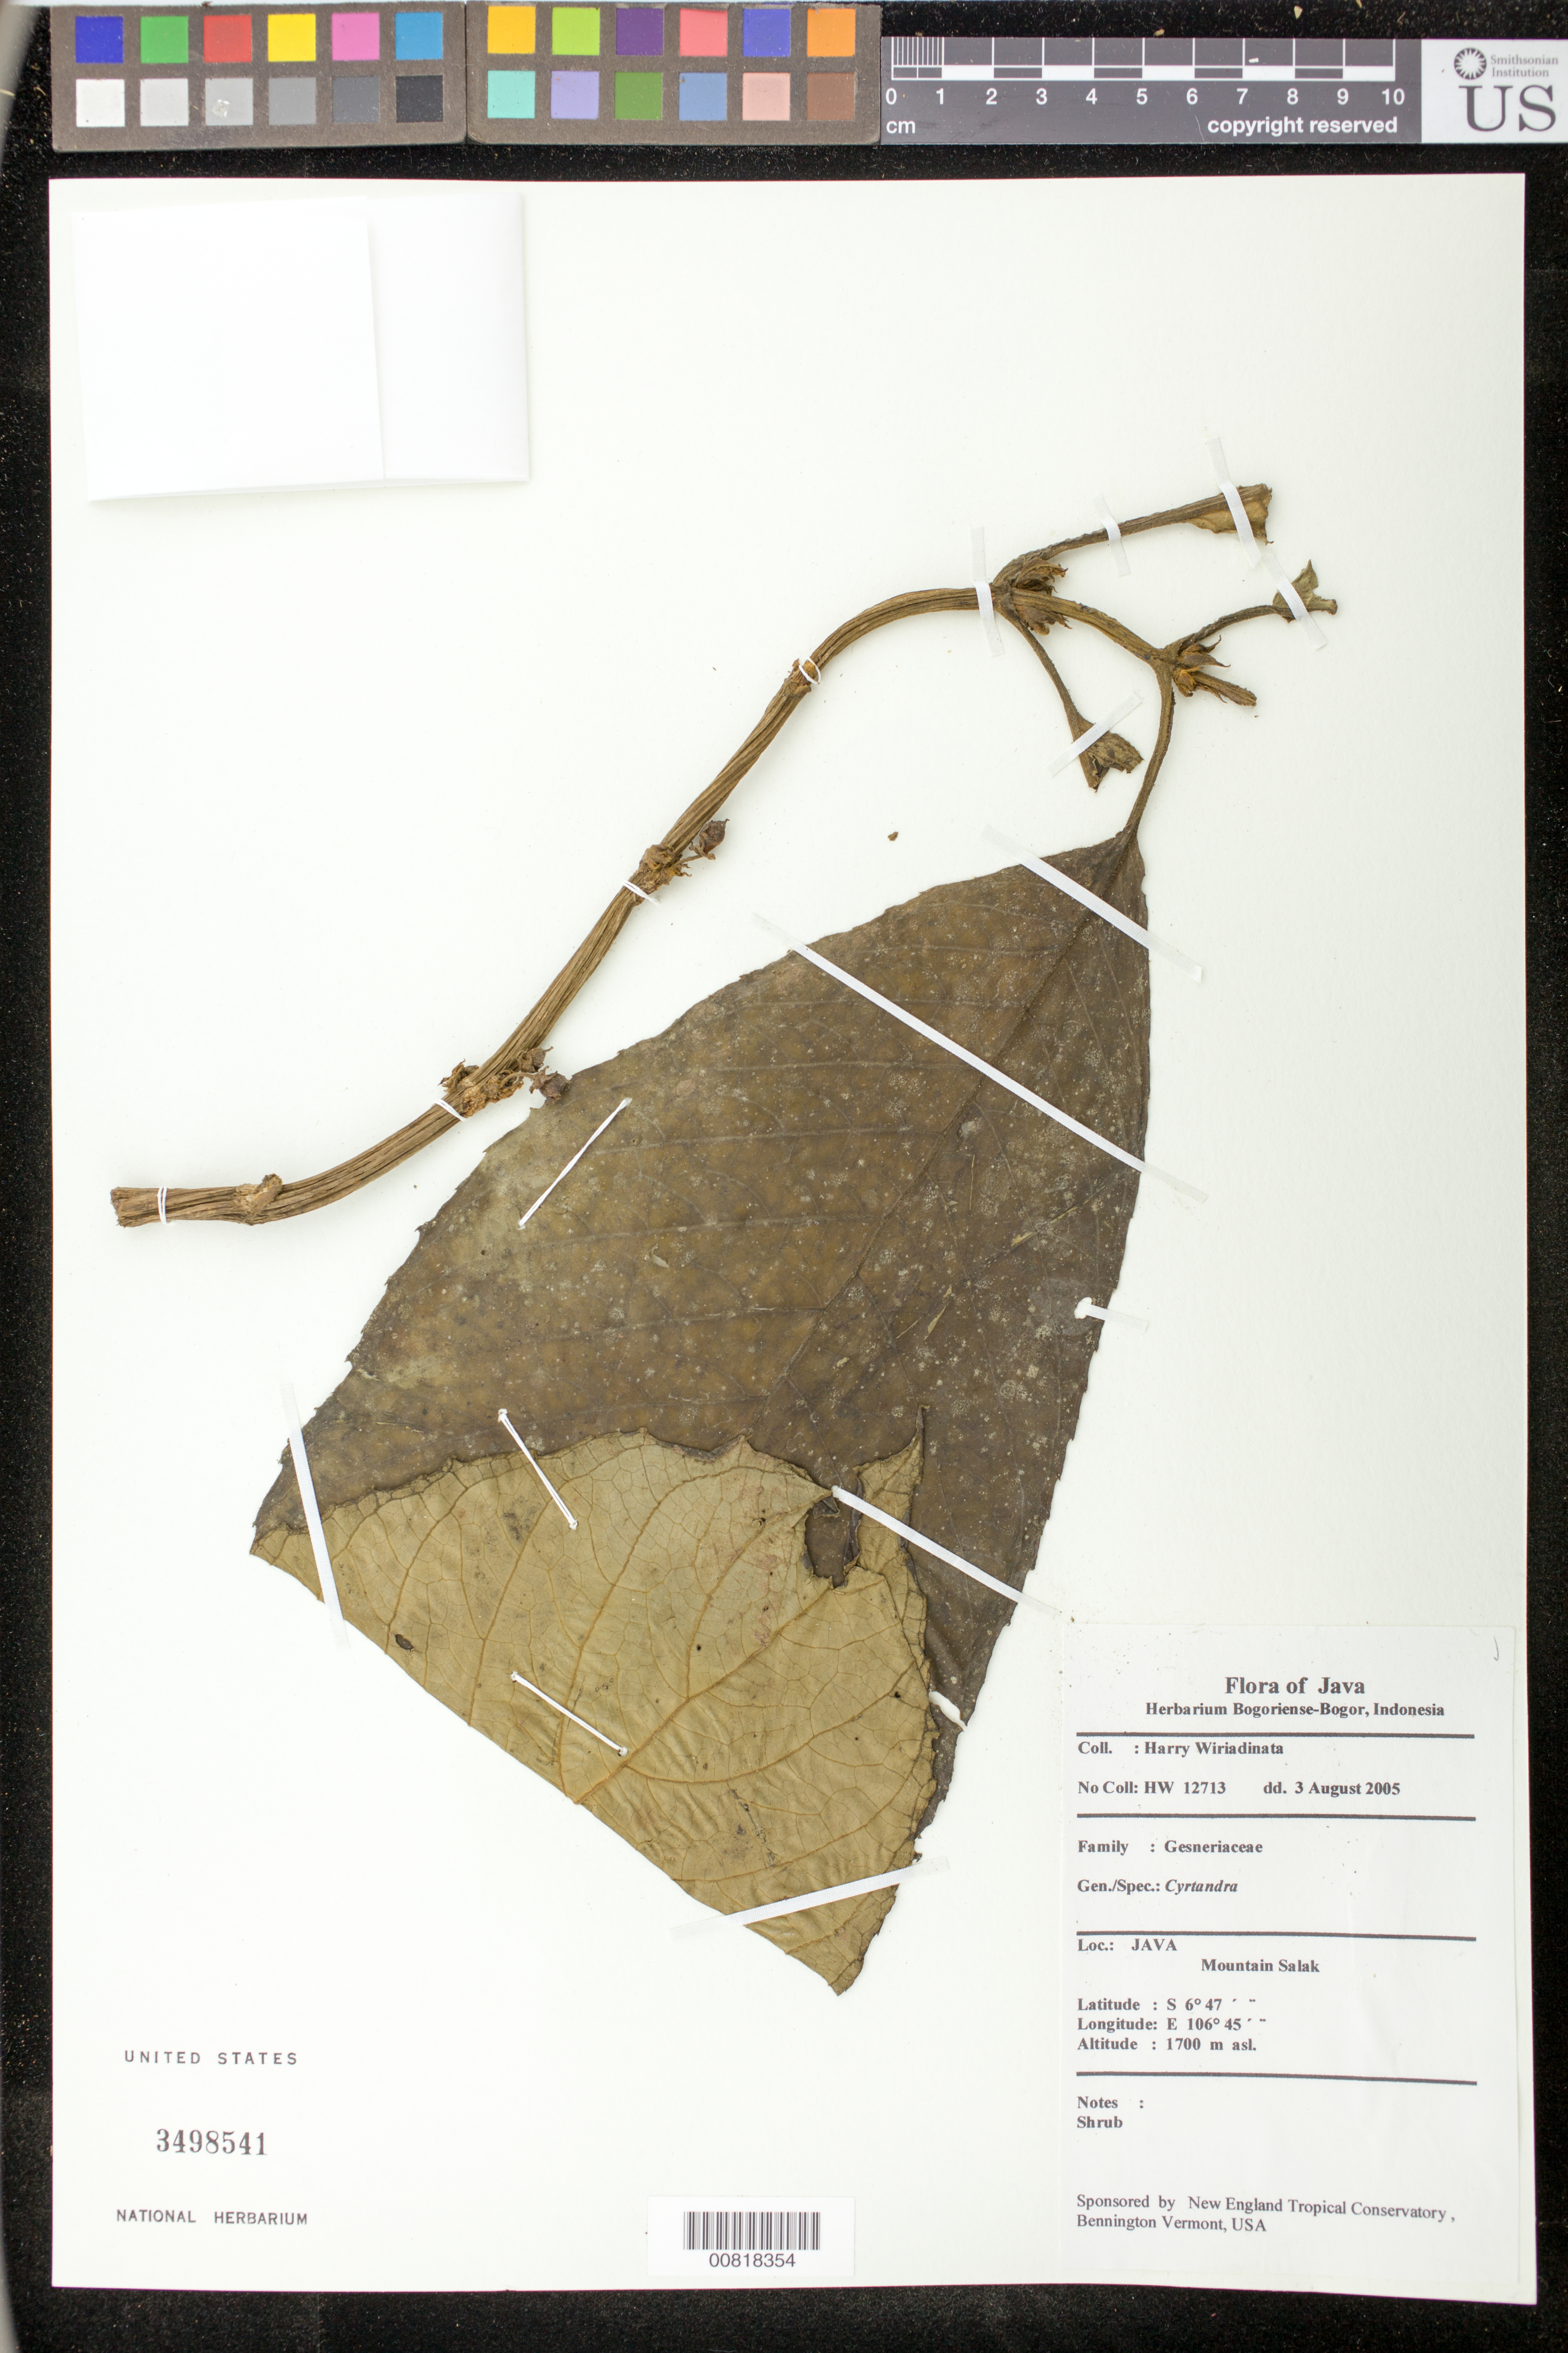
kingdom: Plantae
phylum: Tracheophyta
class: Magnoliopsida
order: Lamiales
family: Gesneriaceae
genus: Cyrtandra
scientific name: Cyrtandra sp.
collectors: H. Wiriadanata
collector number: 12713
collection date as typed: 03 Aug 2005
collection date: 2005-08-03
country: Indonesia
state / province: Java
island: Java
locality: Mountain Salak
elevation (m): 1700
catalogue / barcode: US 3498541